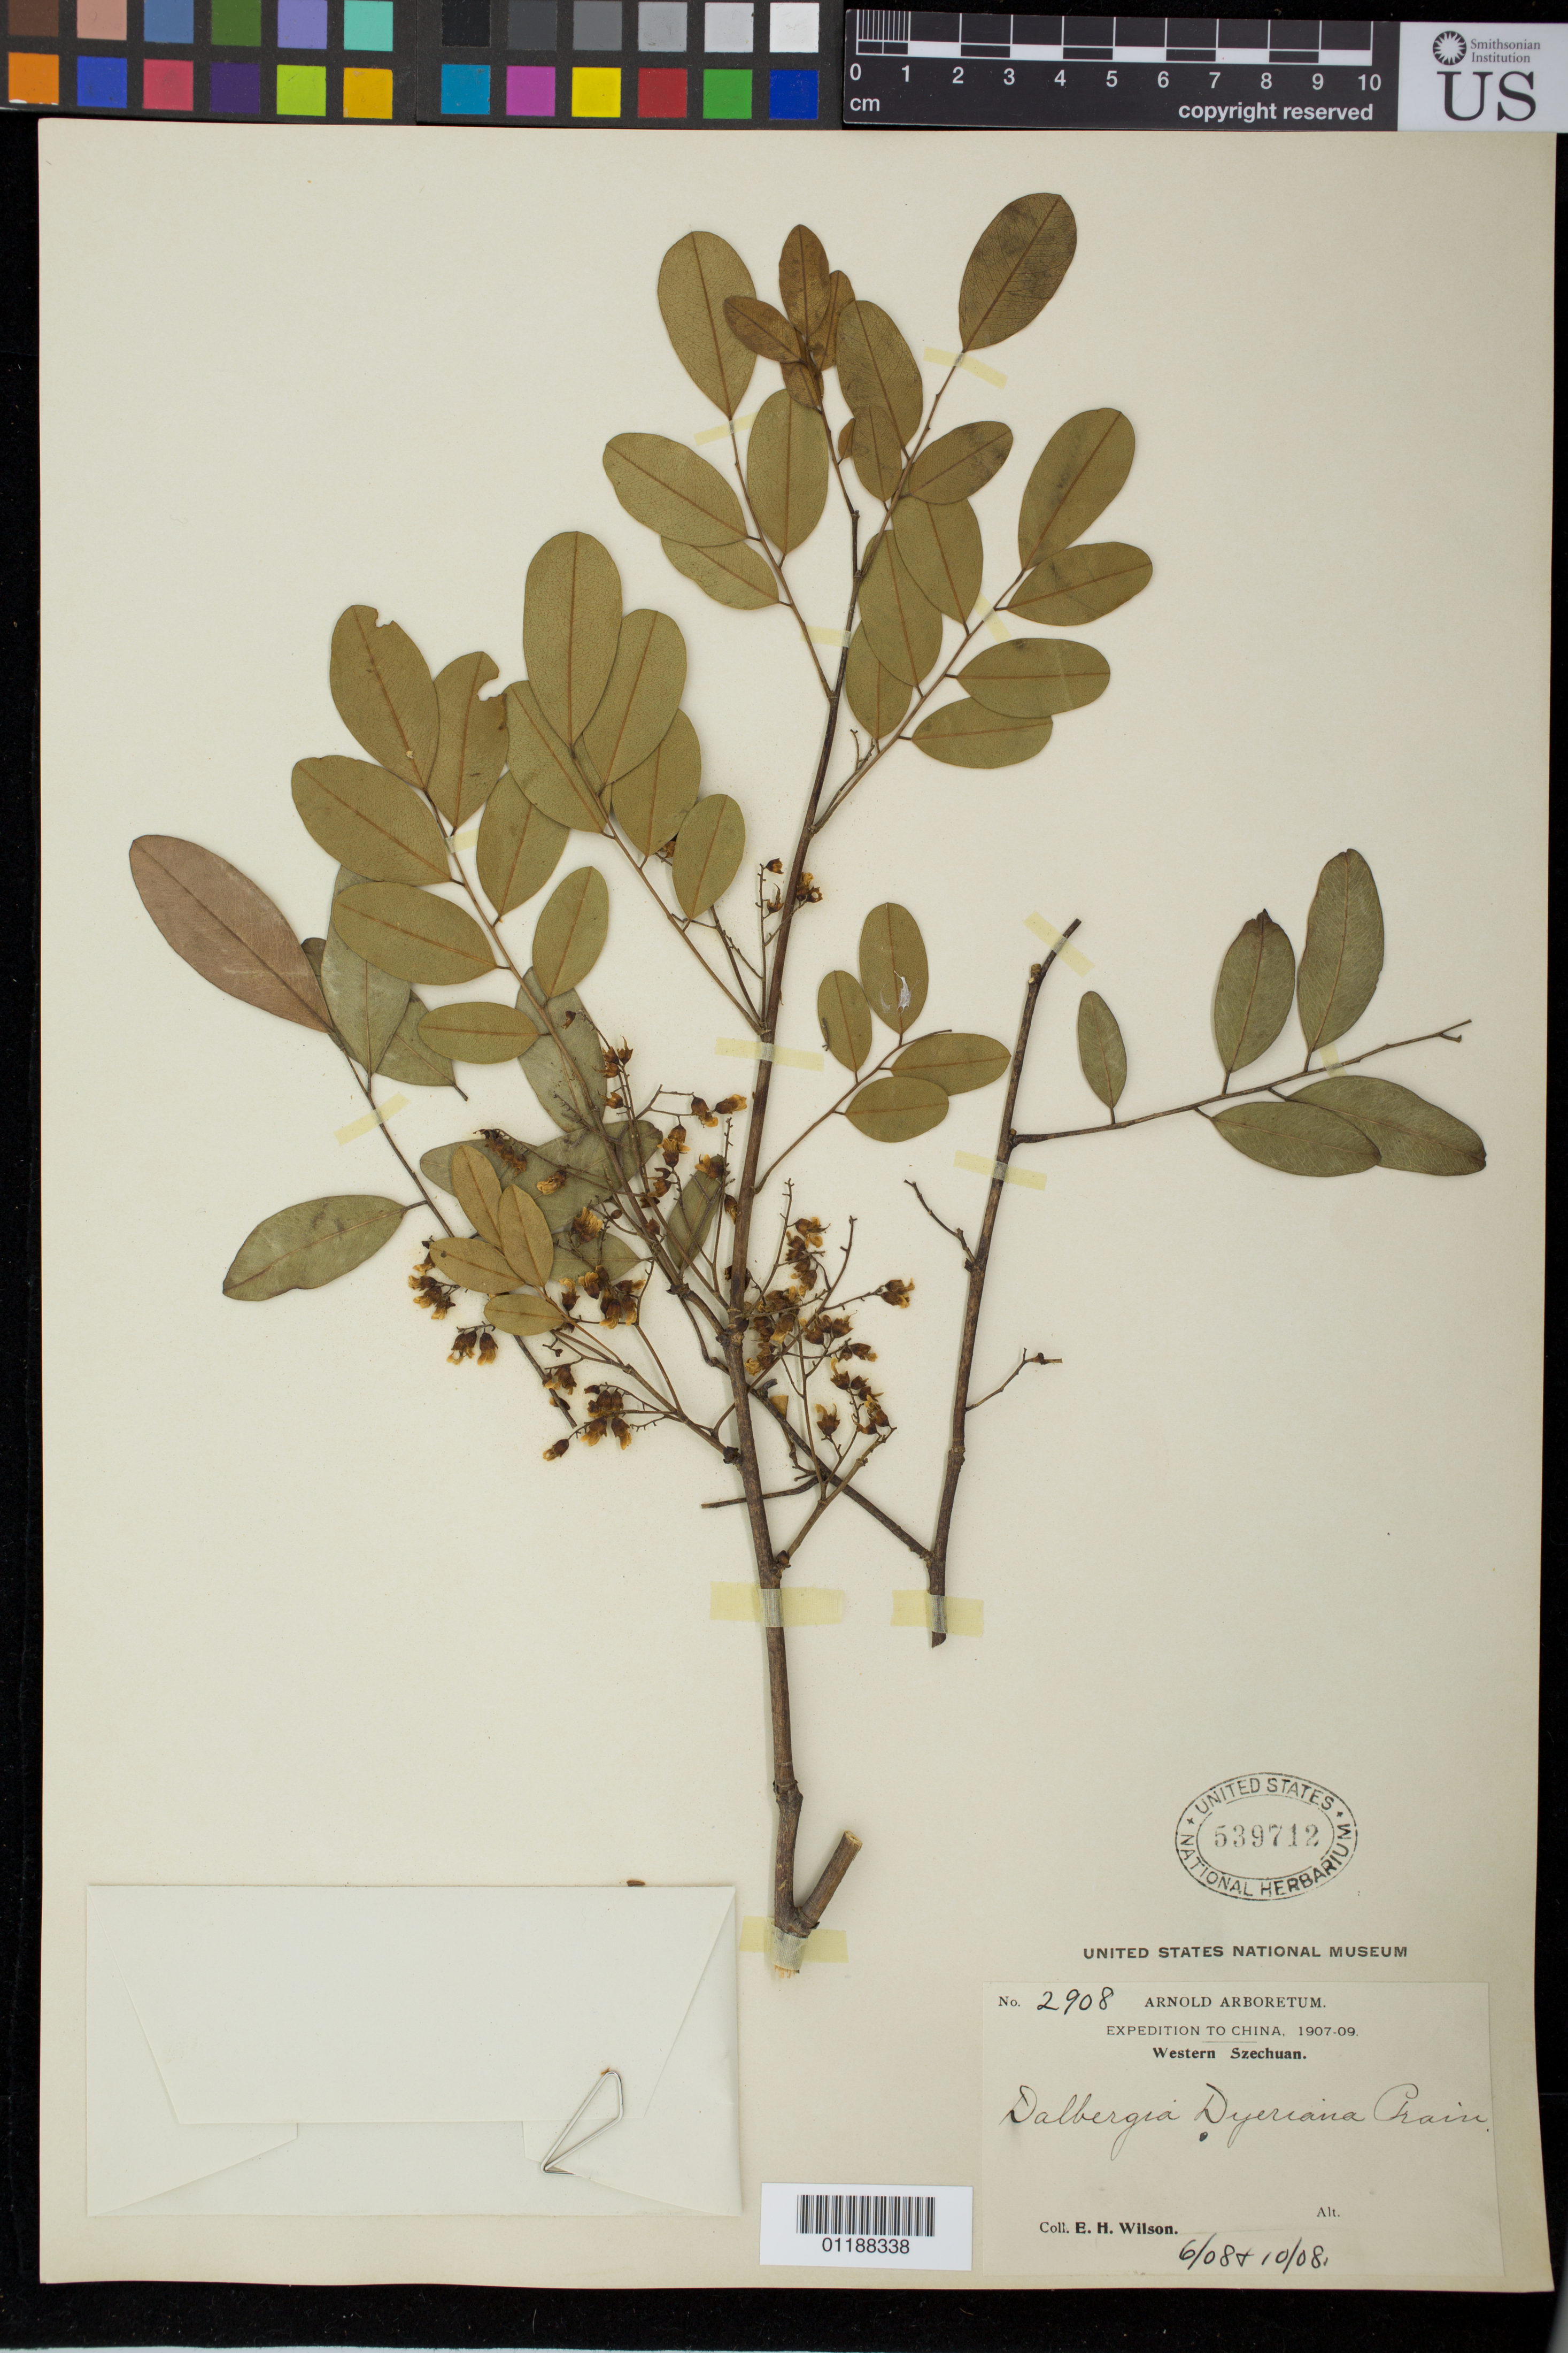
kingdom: Plantae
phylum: Tracheophyta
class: Magnoliopsida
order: Fabales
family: Fabaceae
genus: Dalbergia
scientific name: Dalbergia dyeriana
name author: B. Harms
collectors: E. H. Wilson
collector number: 2908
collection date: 1908-06/1908-10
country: China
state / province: Sichuan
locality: Western Szechuan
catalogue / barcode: US 539712